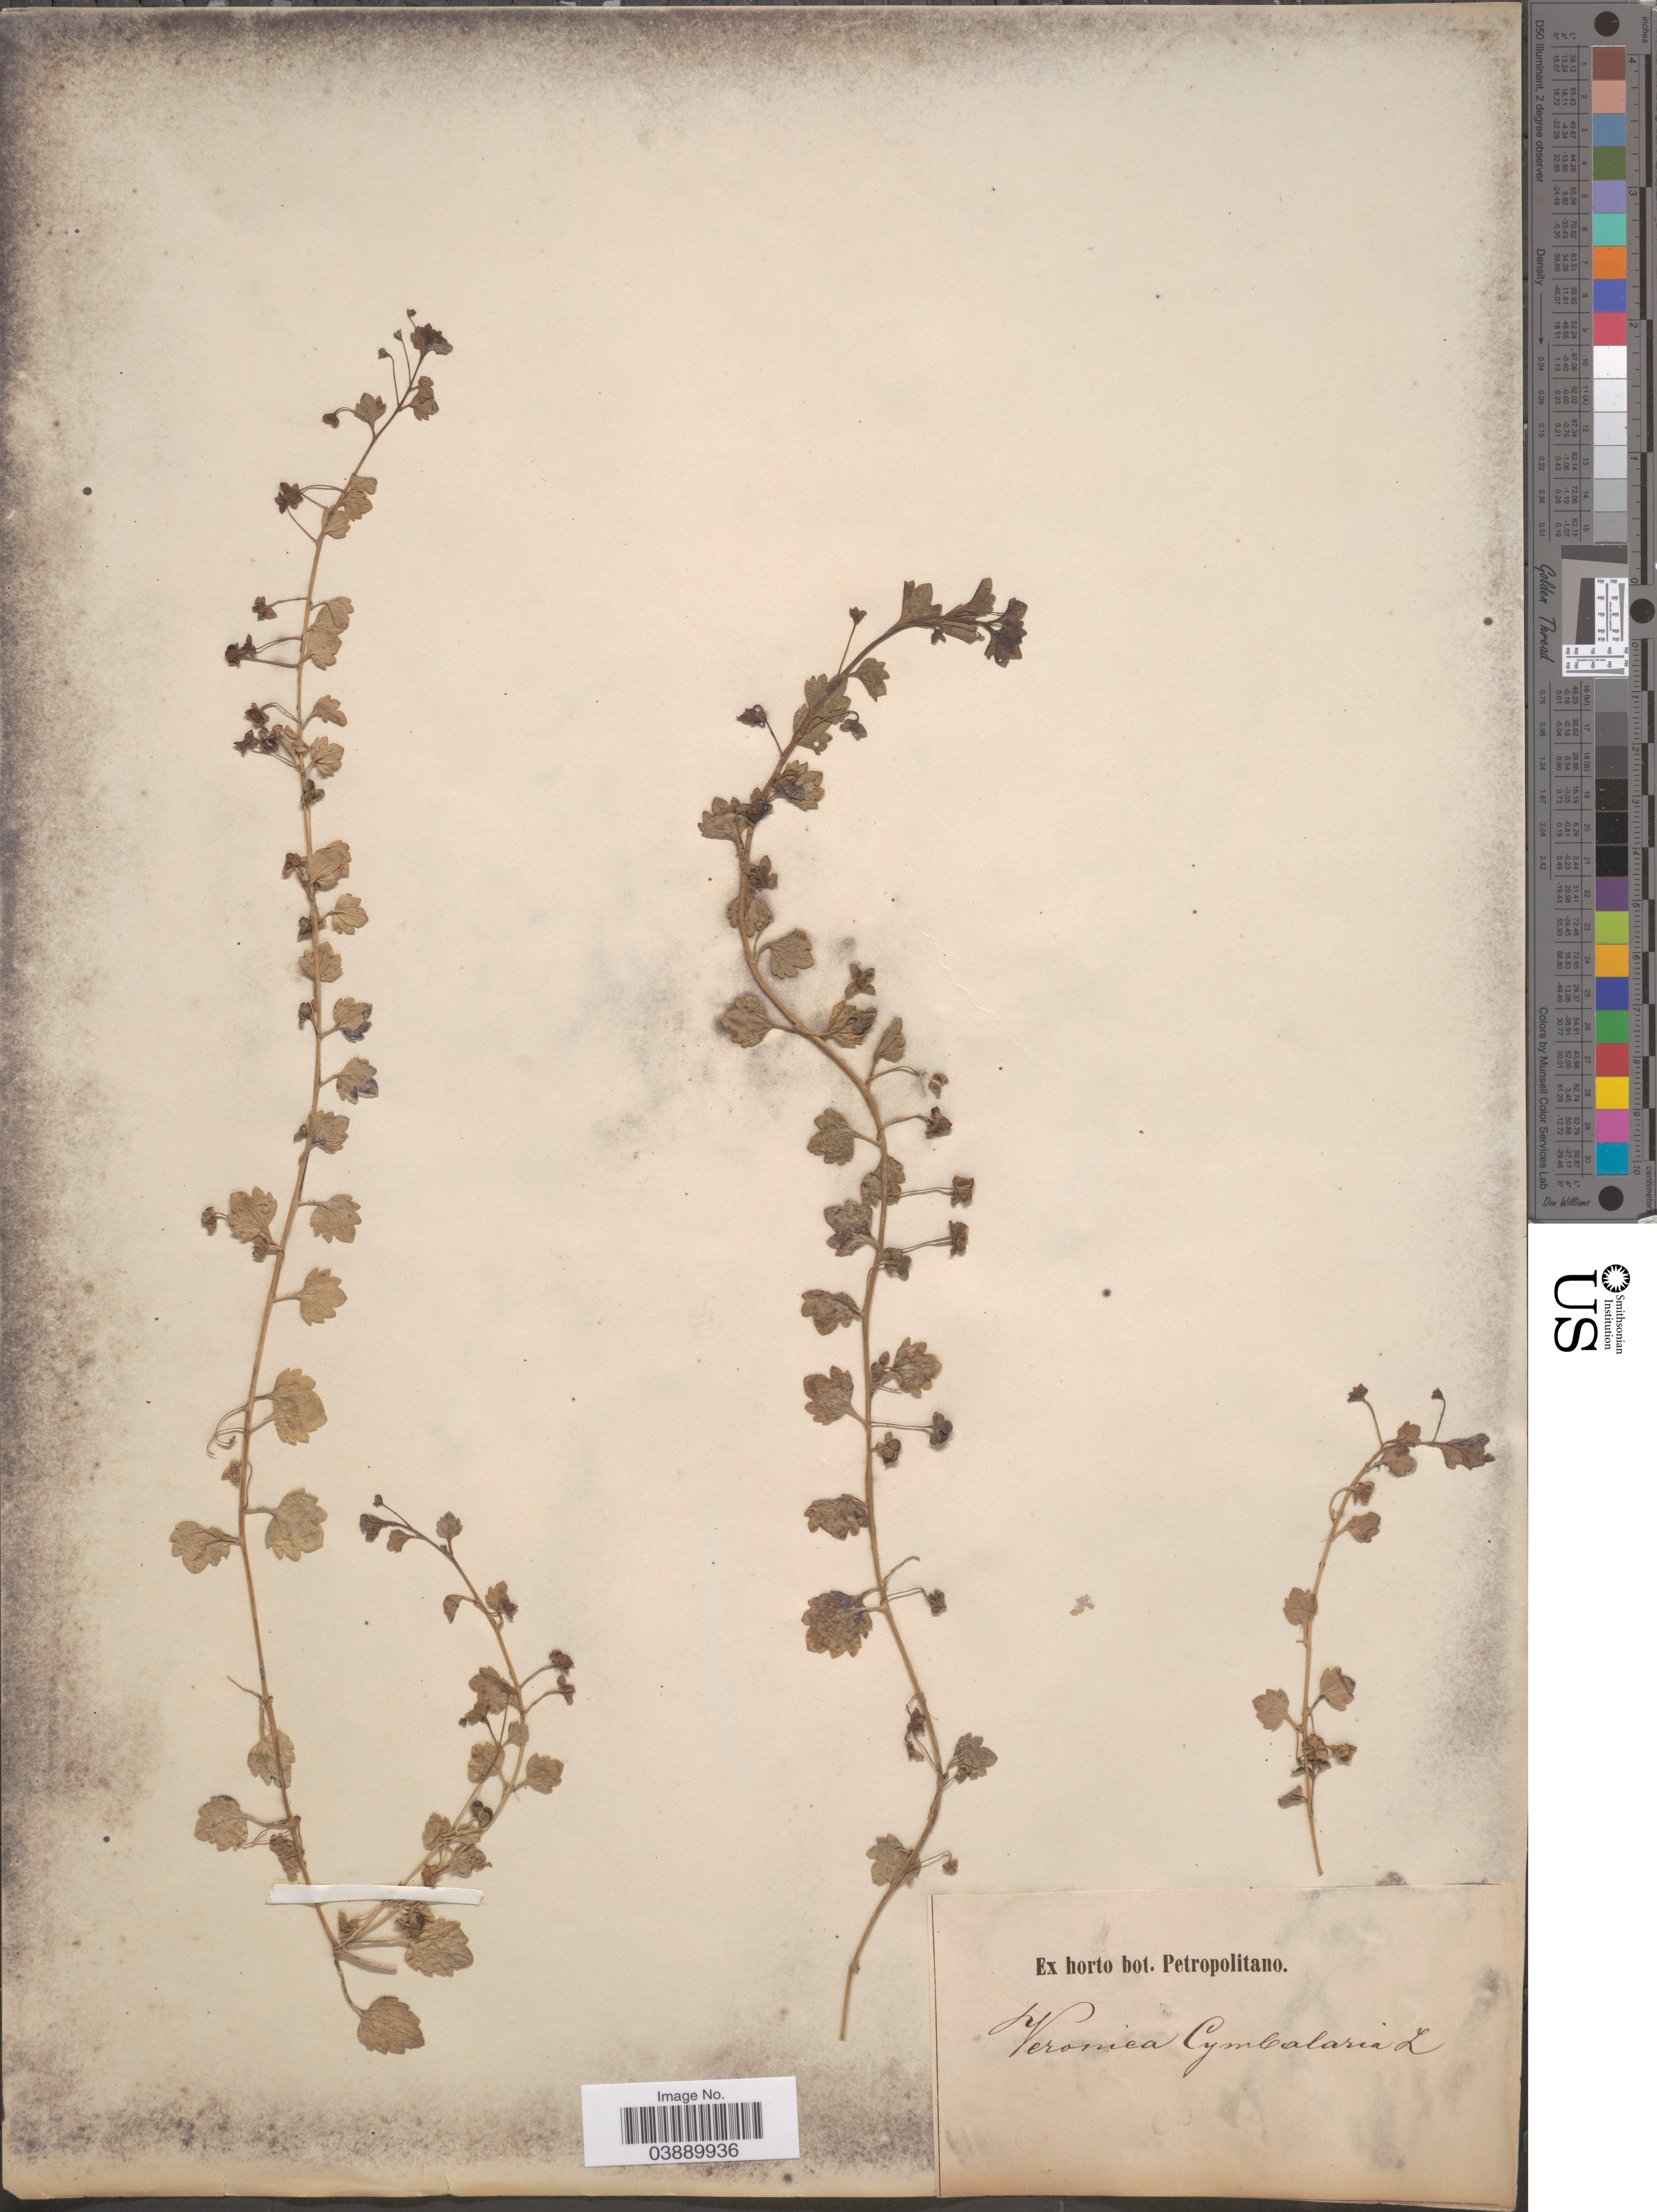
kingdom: Plantae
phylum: Tracheophyta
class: Magnoliopsida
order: Lamiales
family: Plantaginaceae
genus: Veronica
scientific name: Veronica cymbalaria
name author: M. Bodard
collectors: ex Horto Bot. Petropolitano